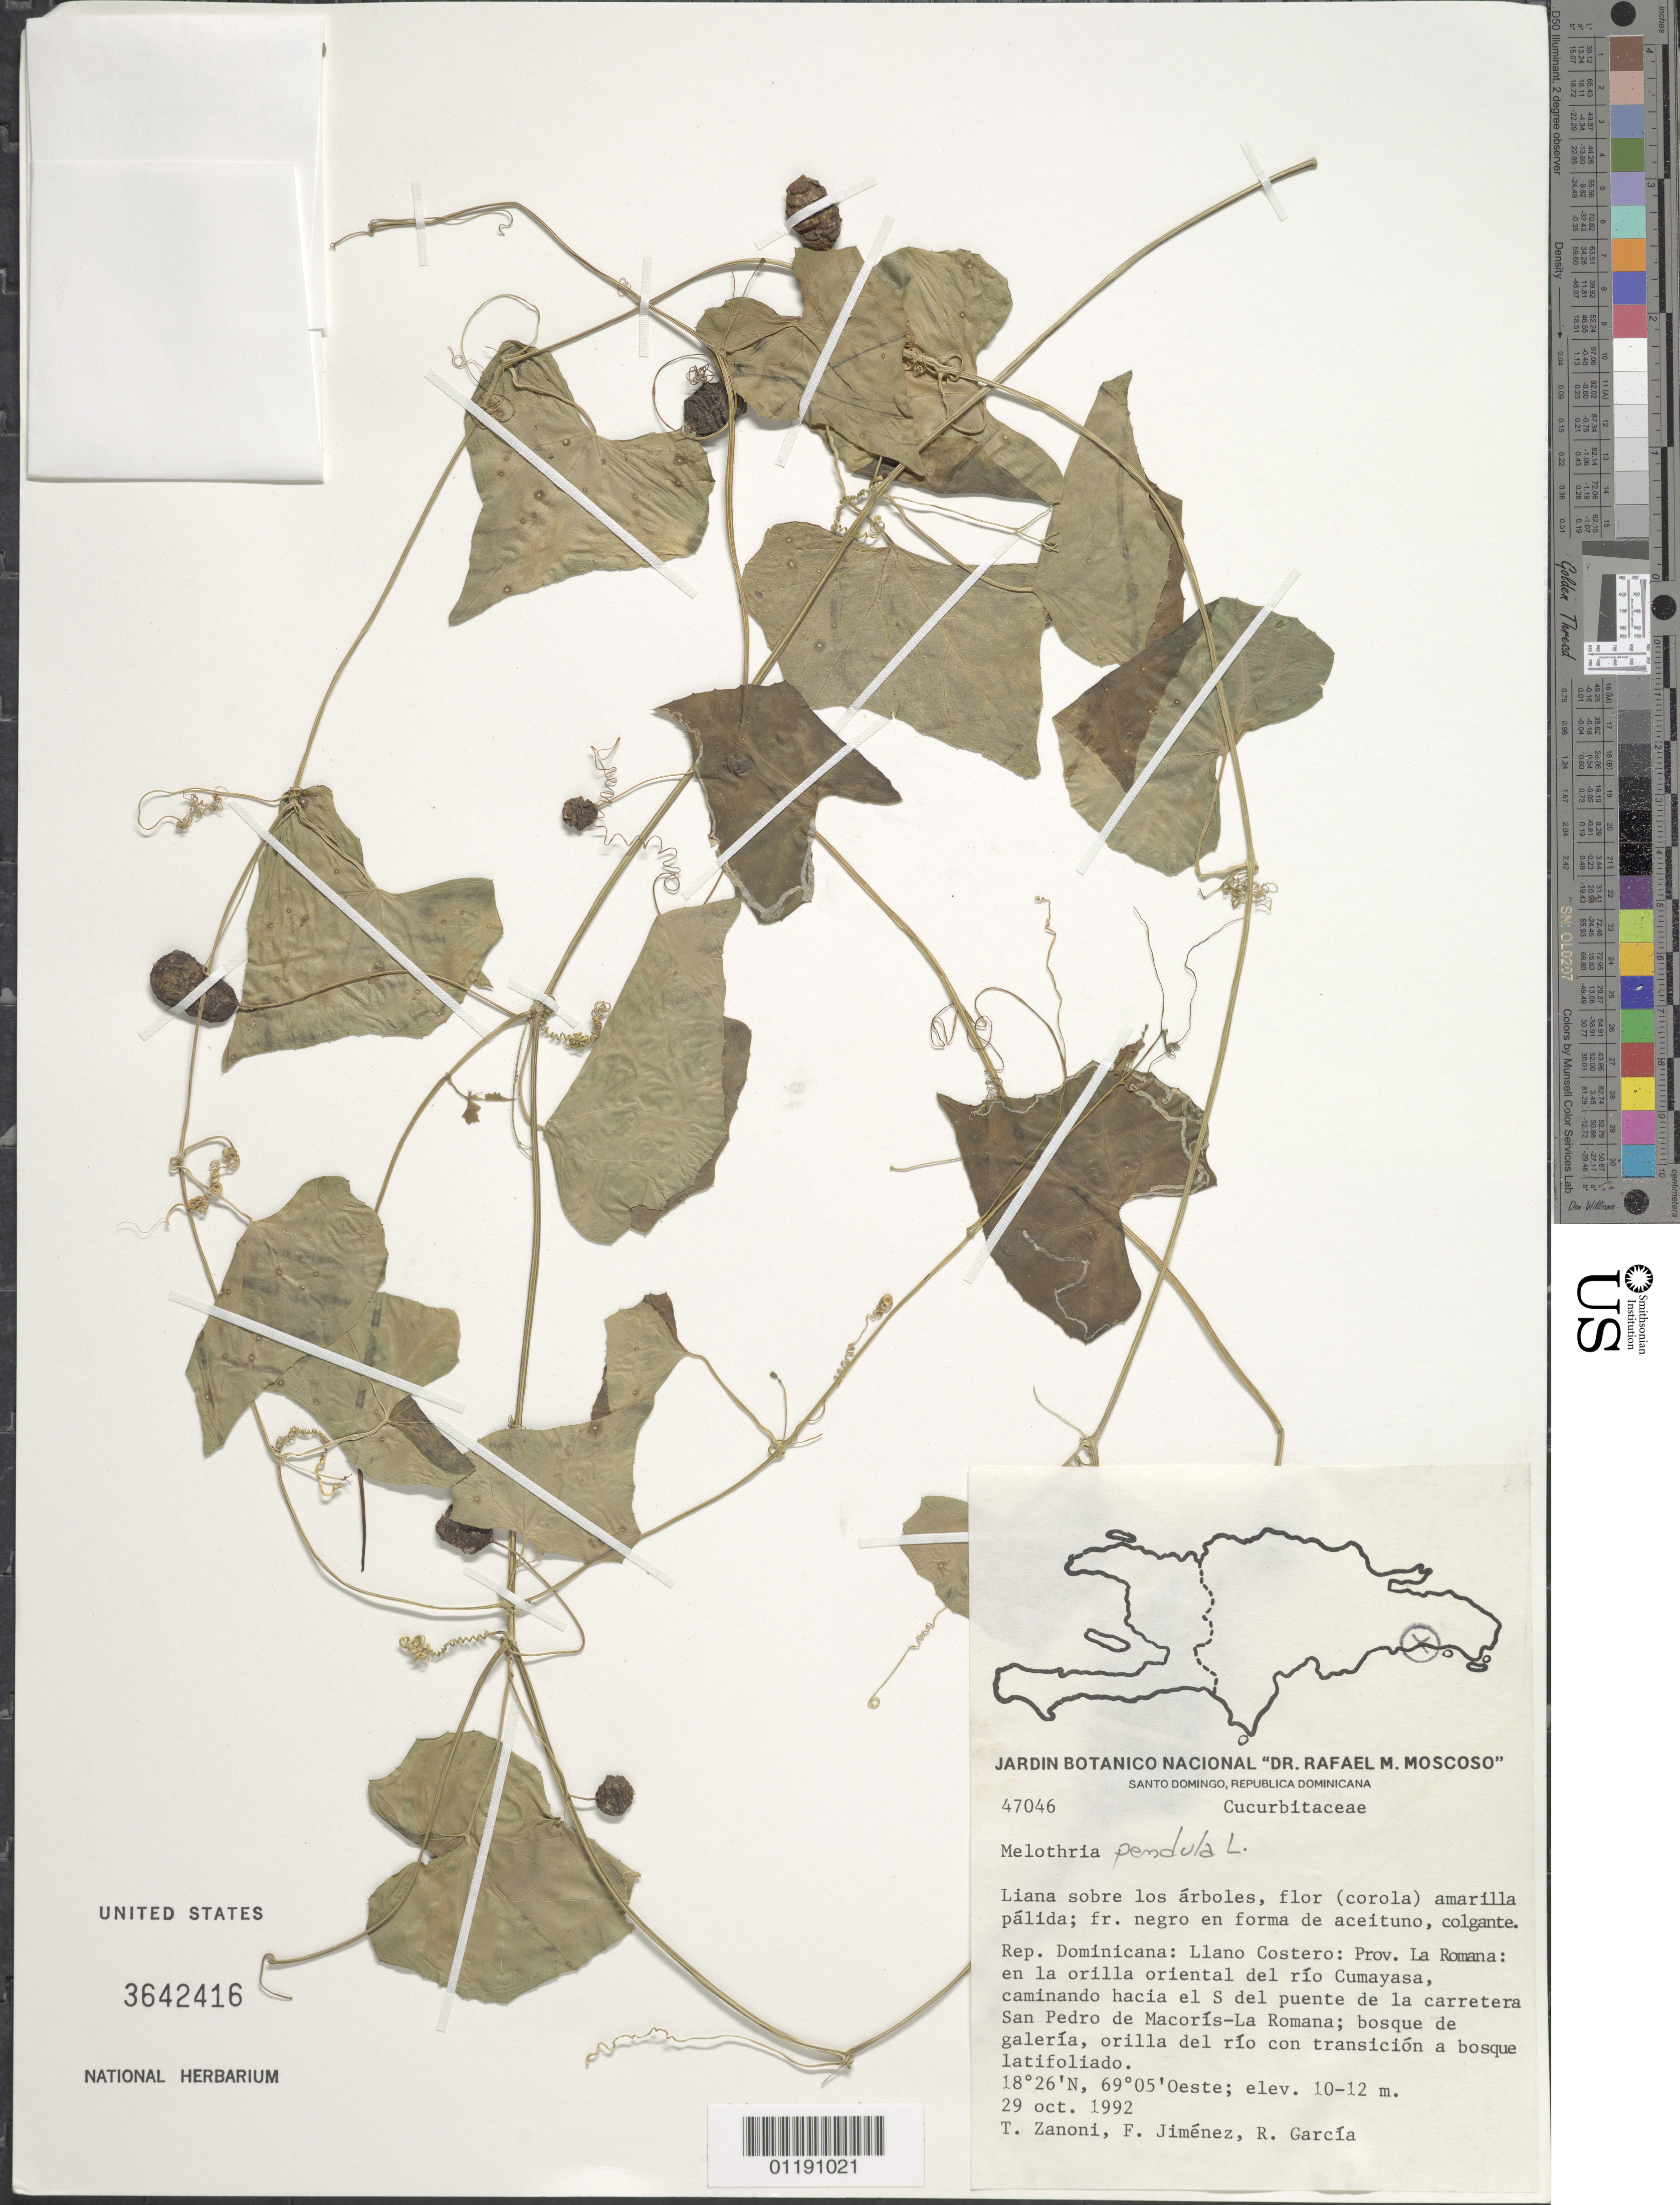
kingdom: Plantae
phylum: Tracheophyta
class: Magnoliopsida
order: Cucurbitales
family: Cucurbitaceae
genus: Melothria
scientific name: Melothria pendula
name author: L.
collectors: T. A. Zanoni, F. Jiménez & R. G. García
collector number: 47046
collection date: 1992-10-20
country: Dominican Republic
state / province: La Romana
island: Hispaniola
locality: Llano Costero: on the E shore of the river Cumayasa, walking S of the highway bridge San Pedro de Macorís-La Romana.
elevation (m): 10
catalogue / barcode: US 3642416